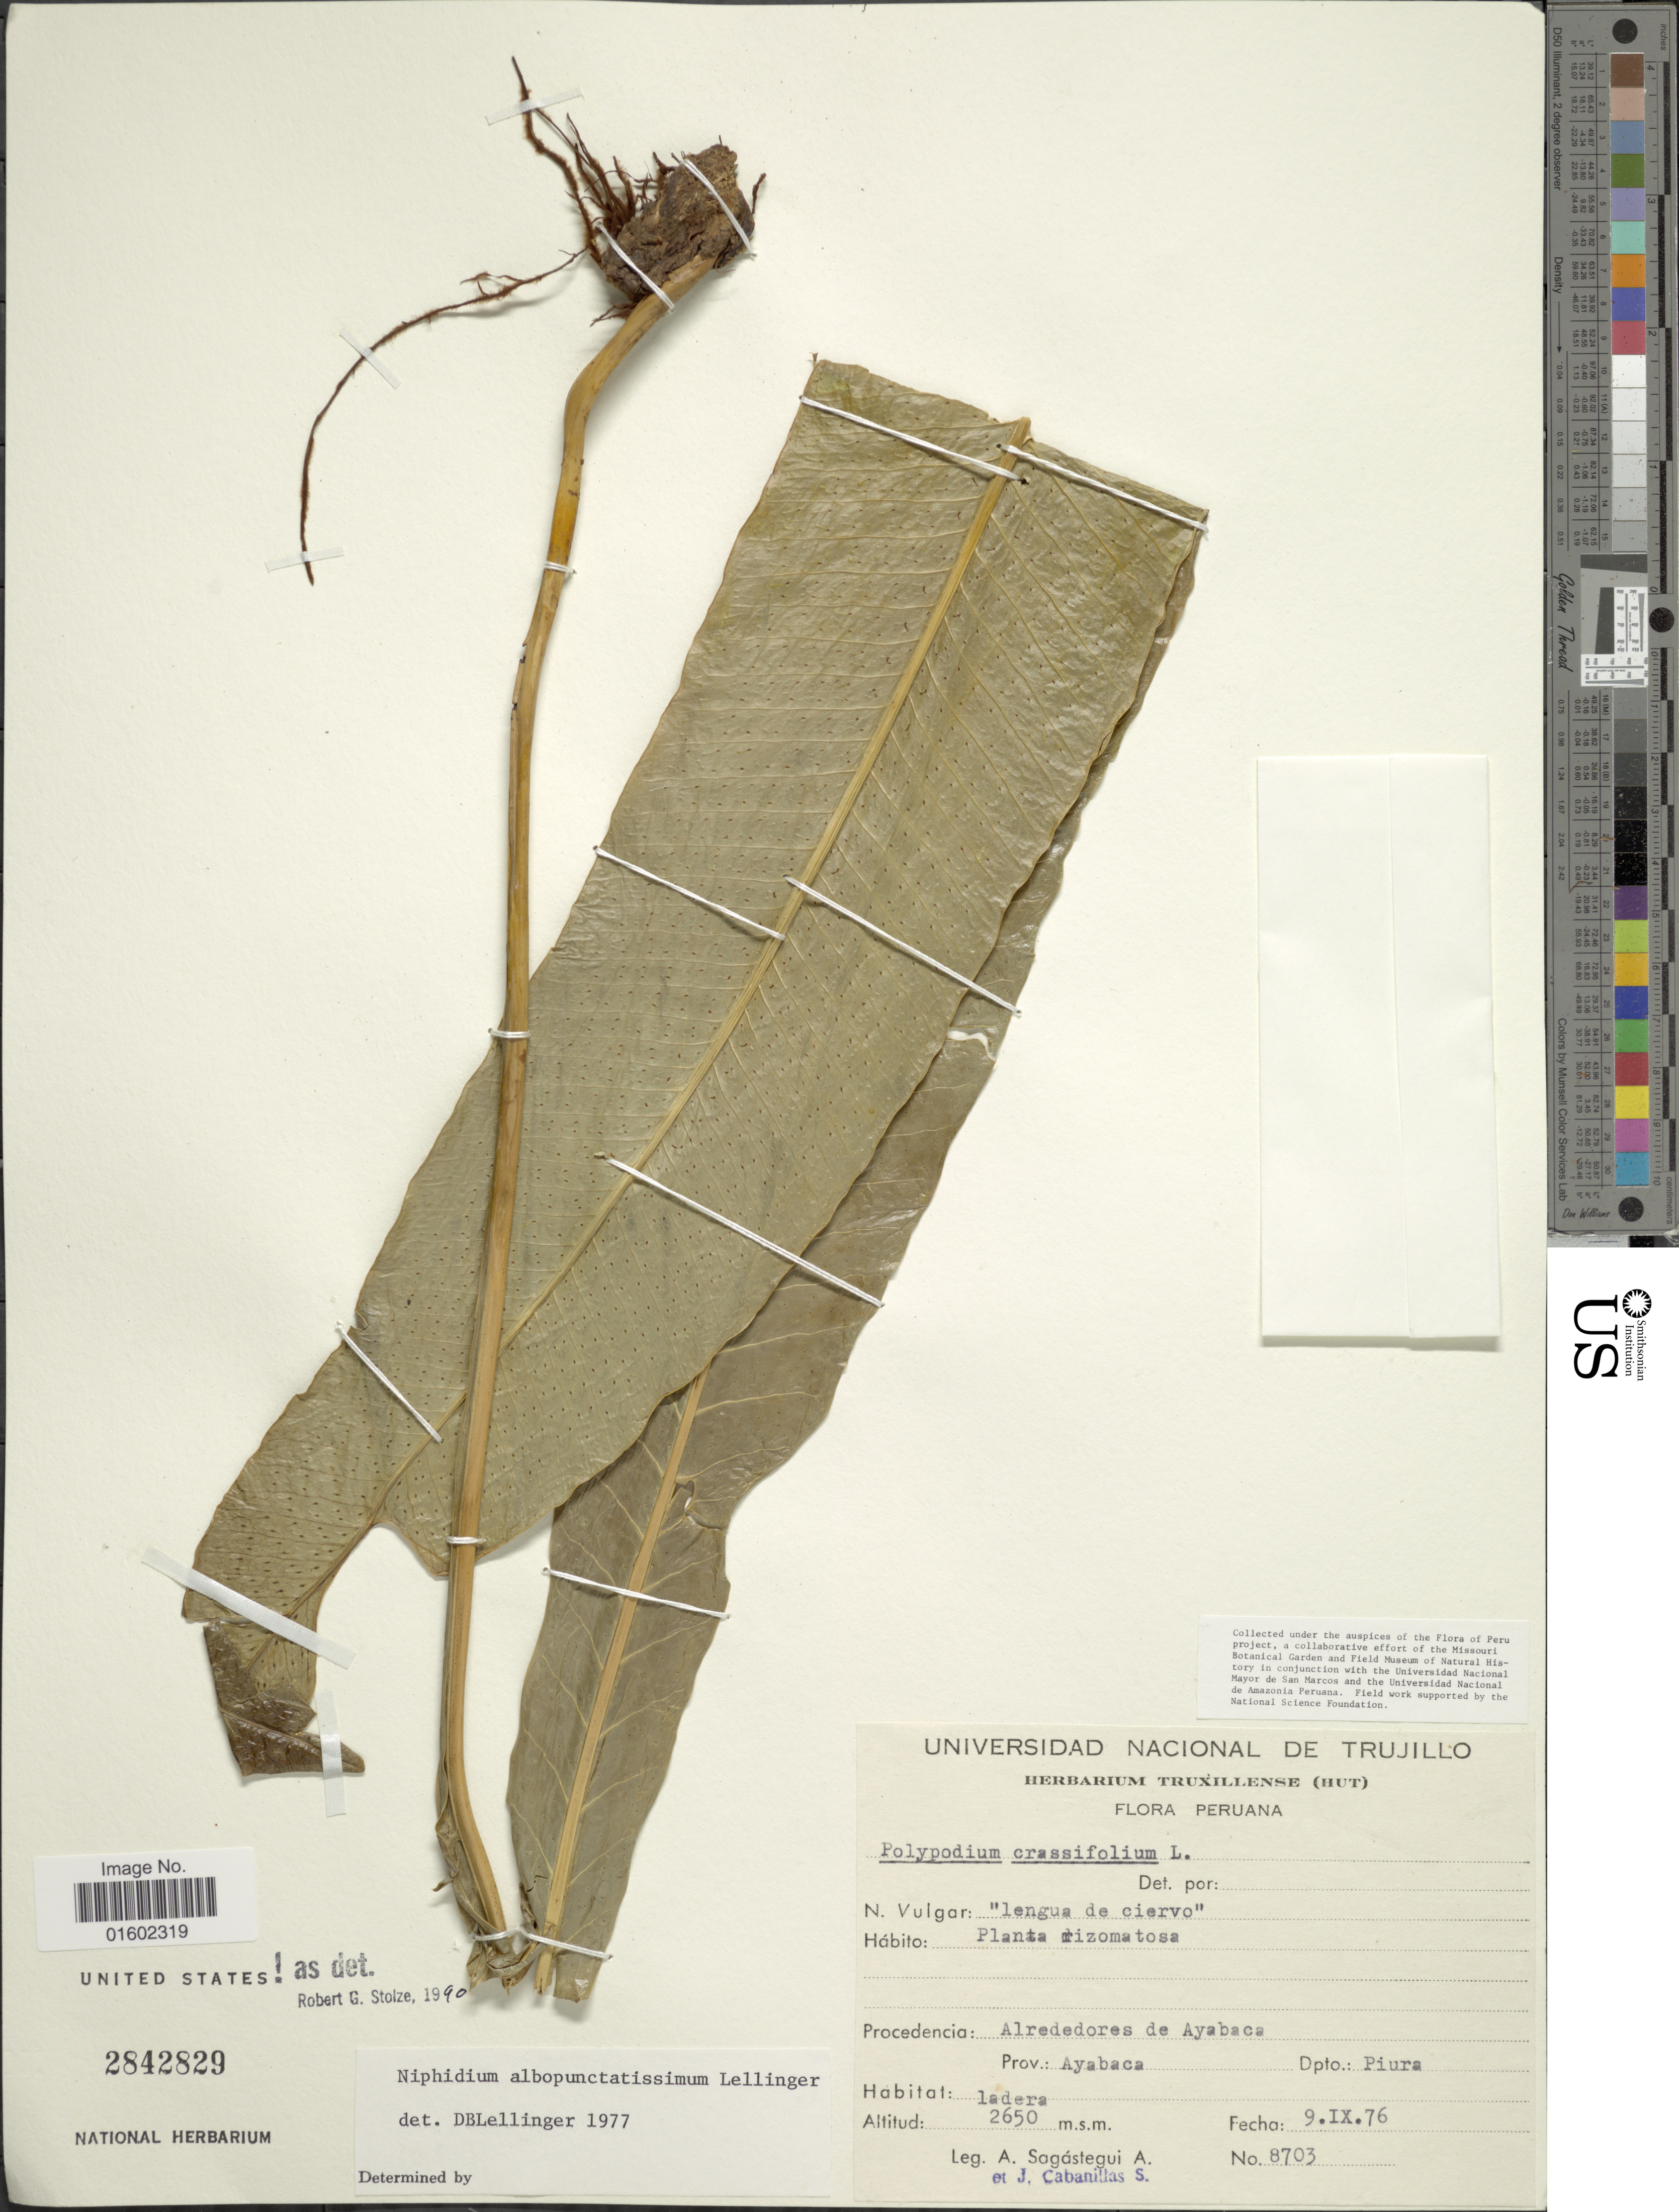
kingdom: Plantae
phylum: Tracheophyta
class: Polypodiopsida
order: Polypodiales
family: Polypodiaceae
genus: Niphidium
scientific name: Niphidium albopunctatissimum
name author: Lellinger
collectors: A. Sagástegui A. & J. Cabanillas S.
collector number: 8703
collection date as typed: Transcribed d/m/y: 9/9/76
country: Peru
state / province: Piura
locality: Alrededores de Ayabaca, Prov. Ayabaca, Dpto. Piura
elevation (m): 2650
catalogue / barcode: US 2842829